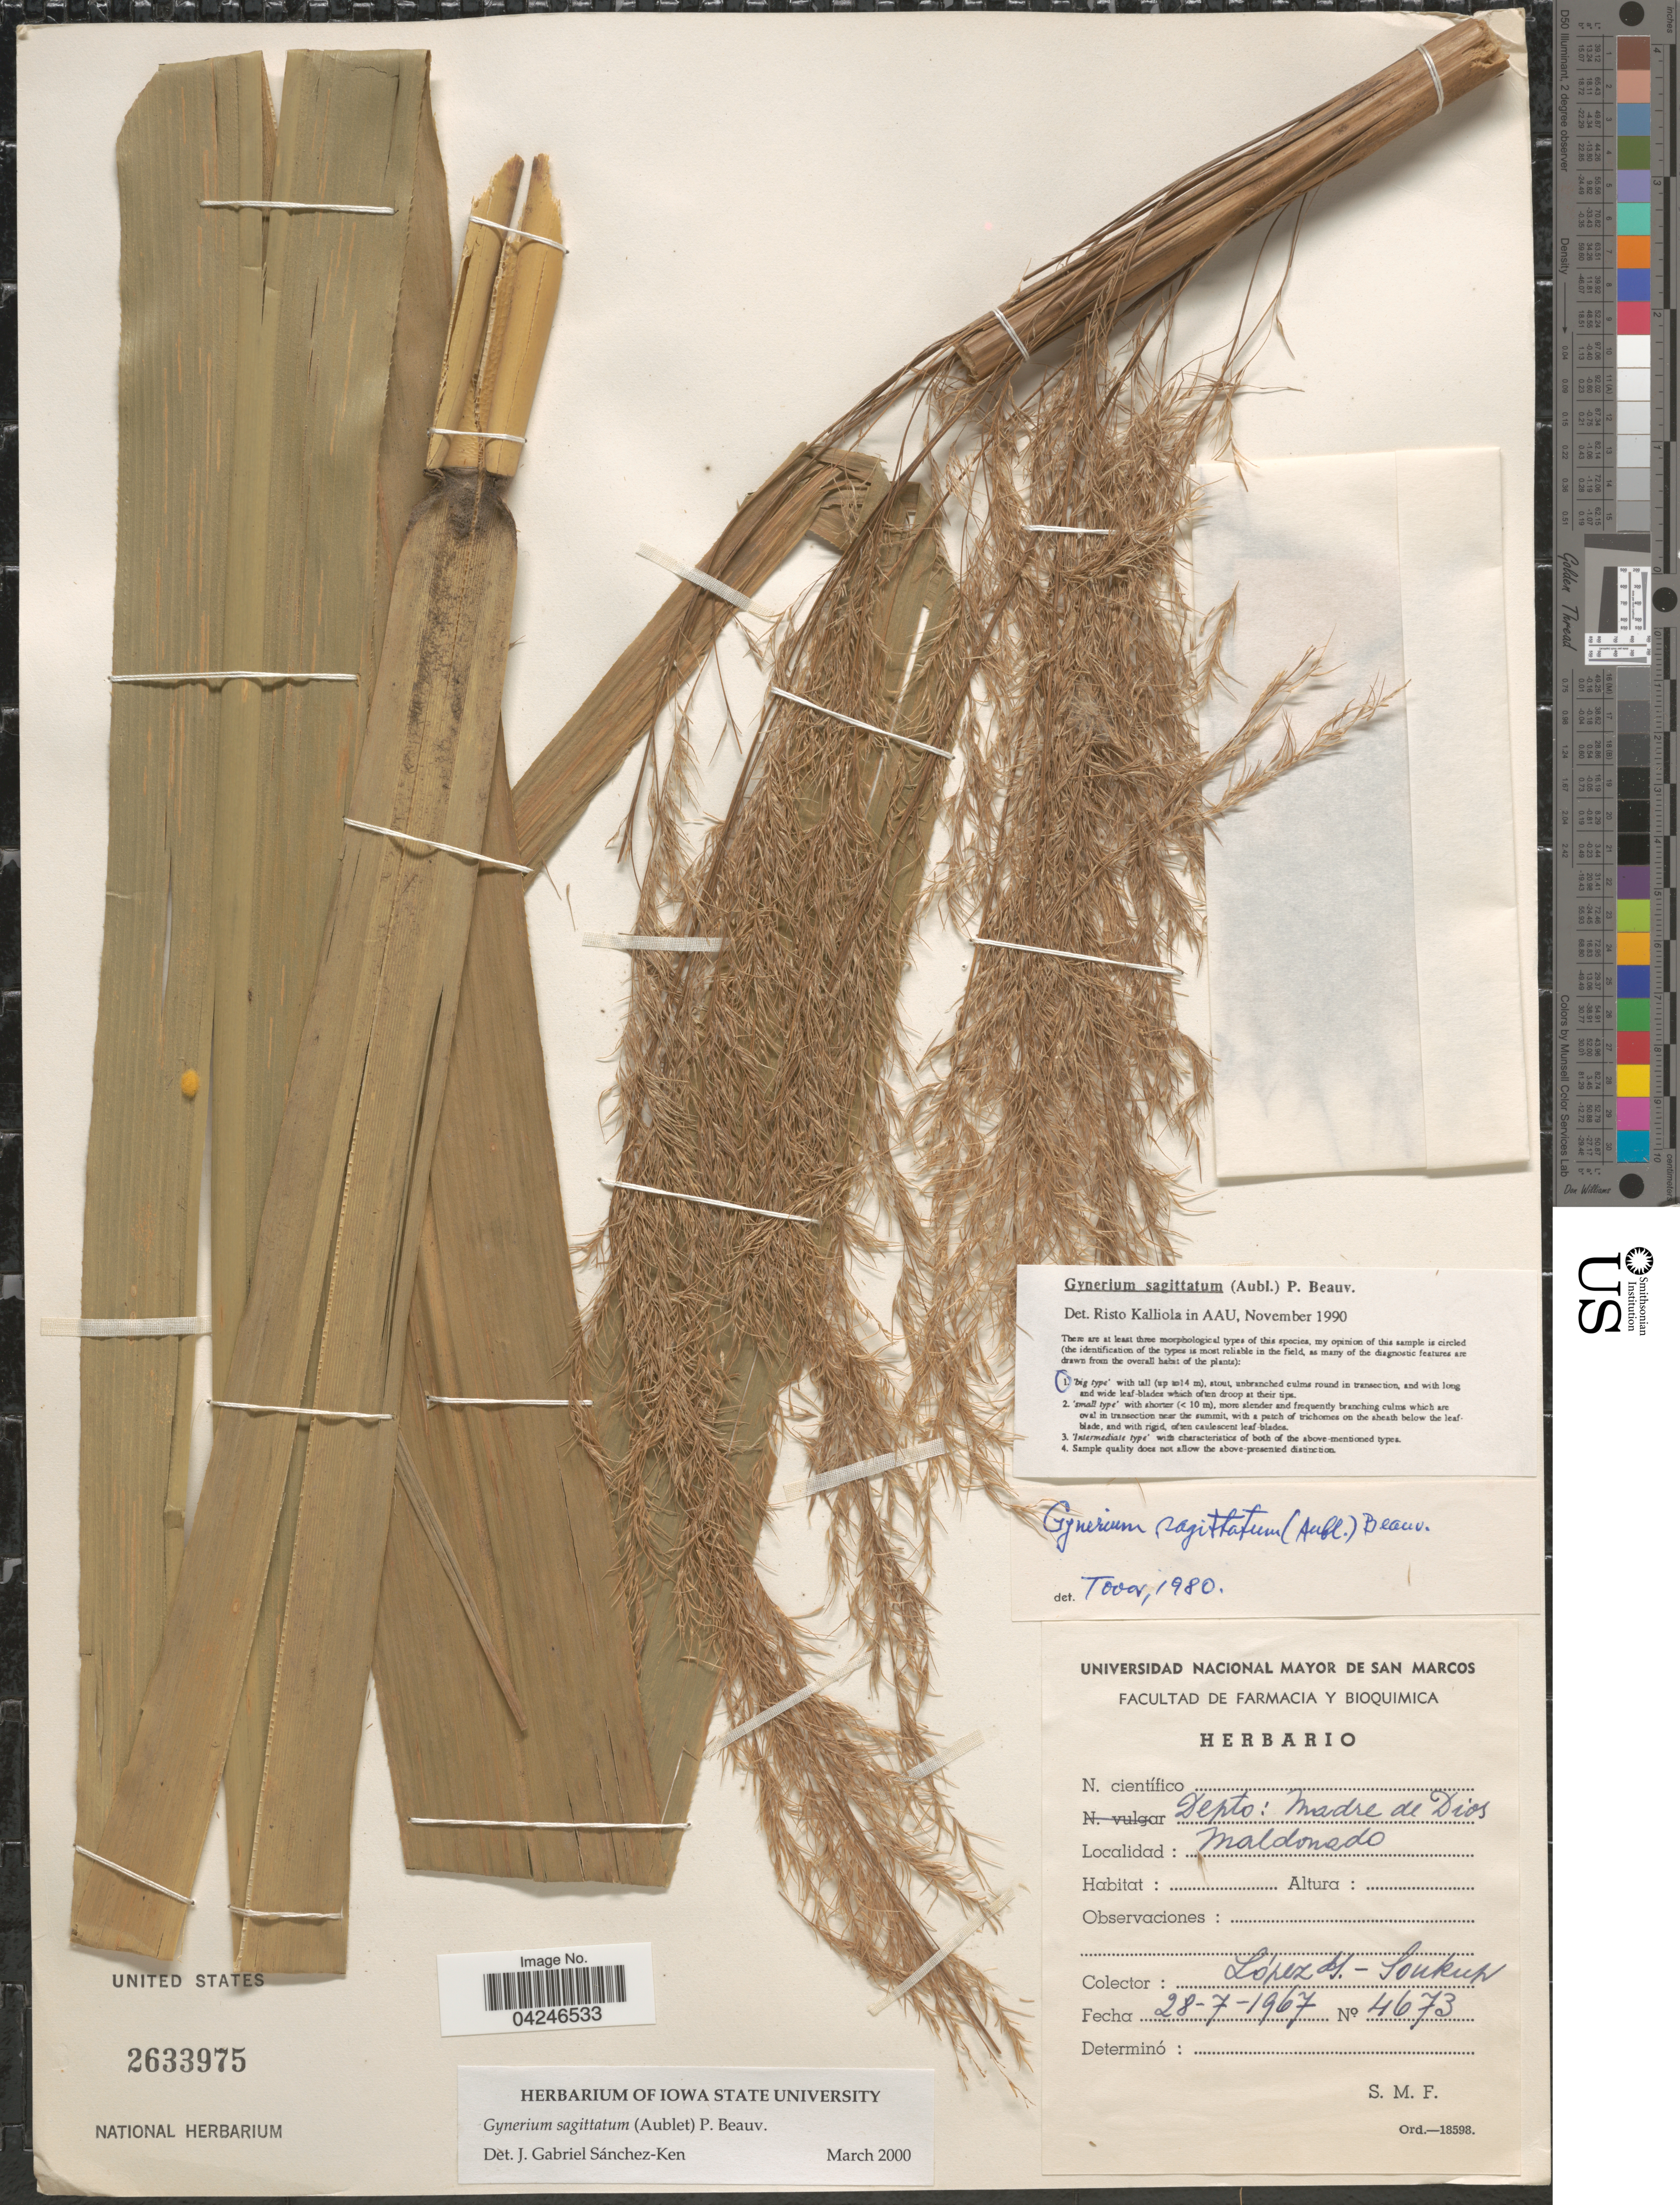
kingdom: Plantae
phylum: Tracheophyta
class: Liliopsida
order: Poales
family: Poaceae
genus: Gynerium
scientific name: Gynerium sagittatum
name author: (Aubl.) P. Beauv.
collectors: Lopez & -- Soukup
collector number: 4673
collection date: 1967-07-28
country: Peru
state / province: Madre de Dios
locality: Depto: Madre de Dios. Maldonado.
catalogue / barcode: US 2633975